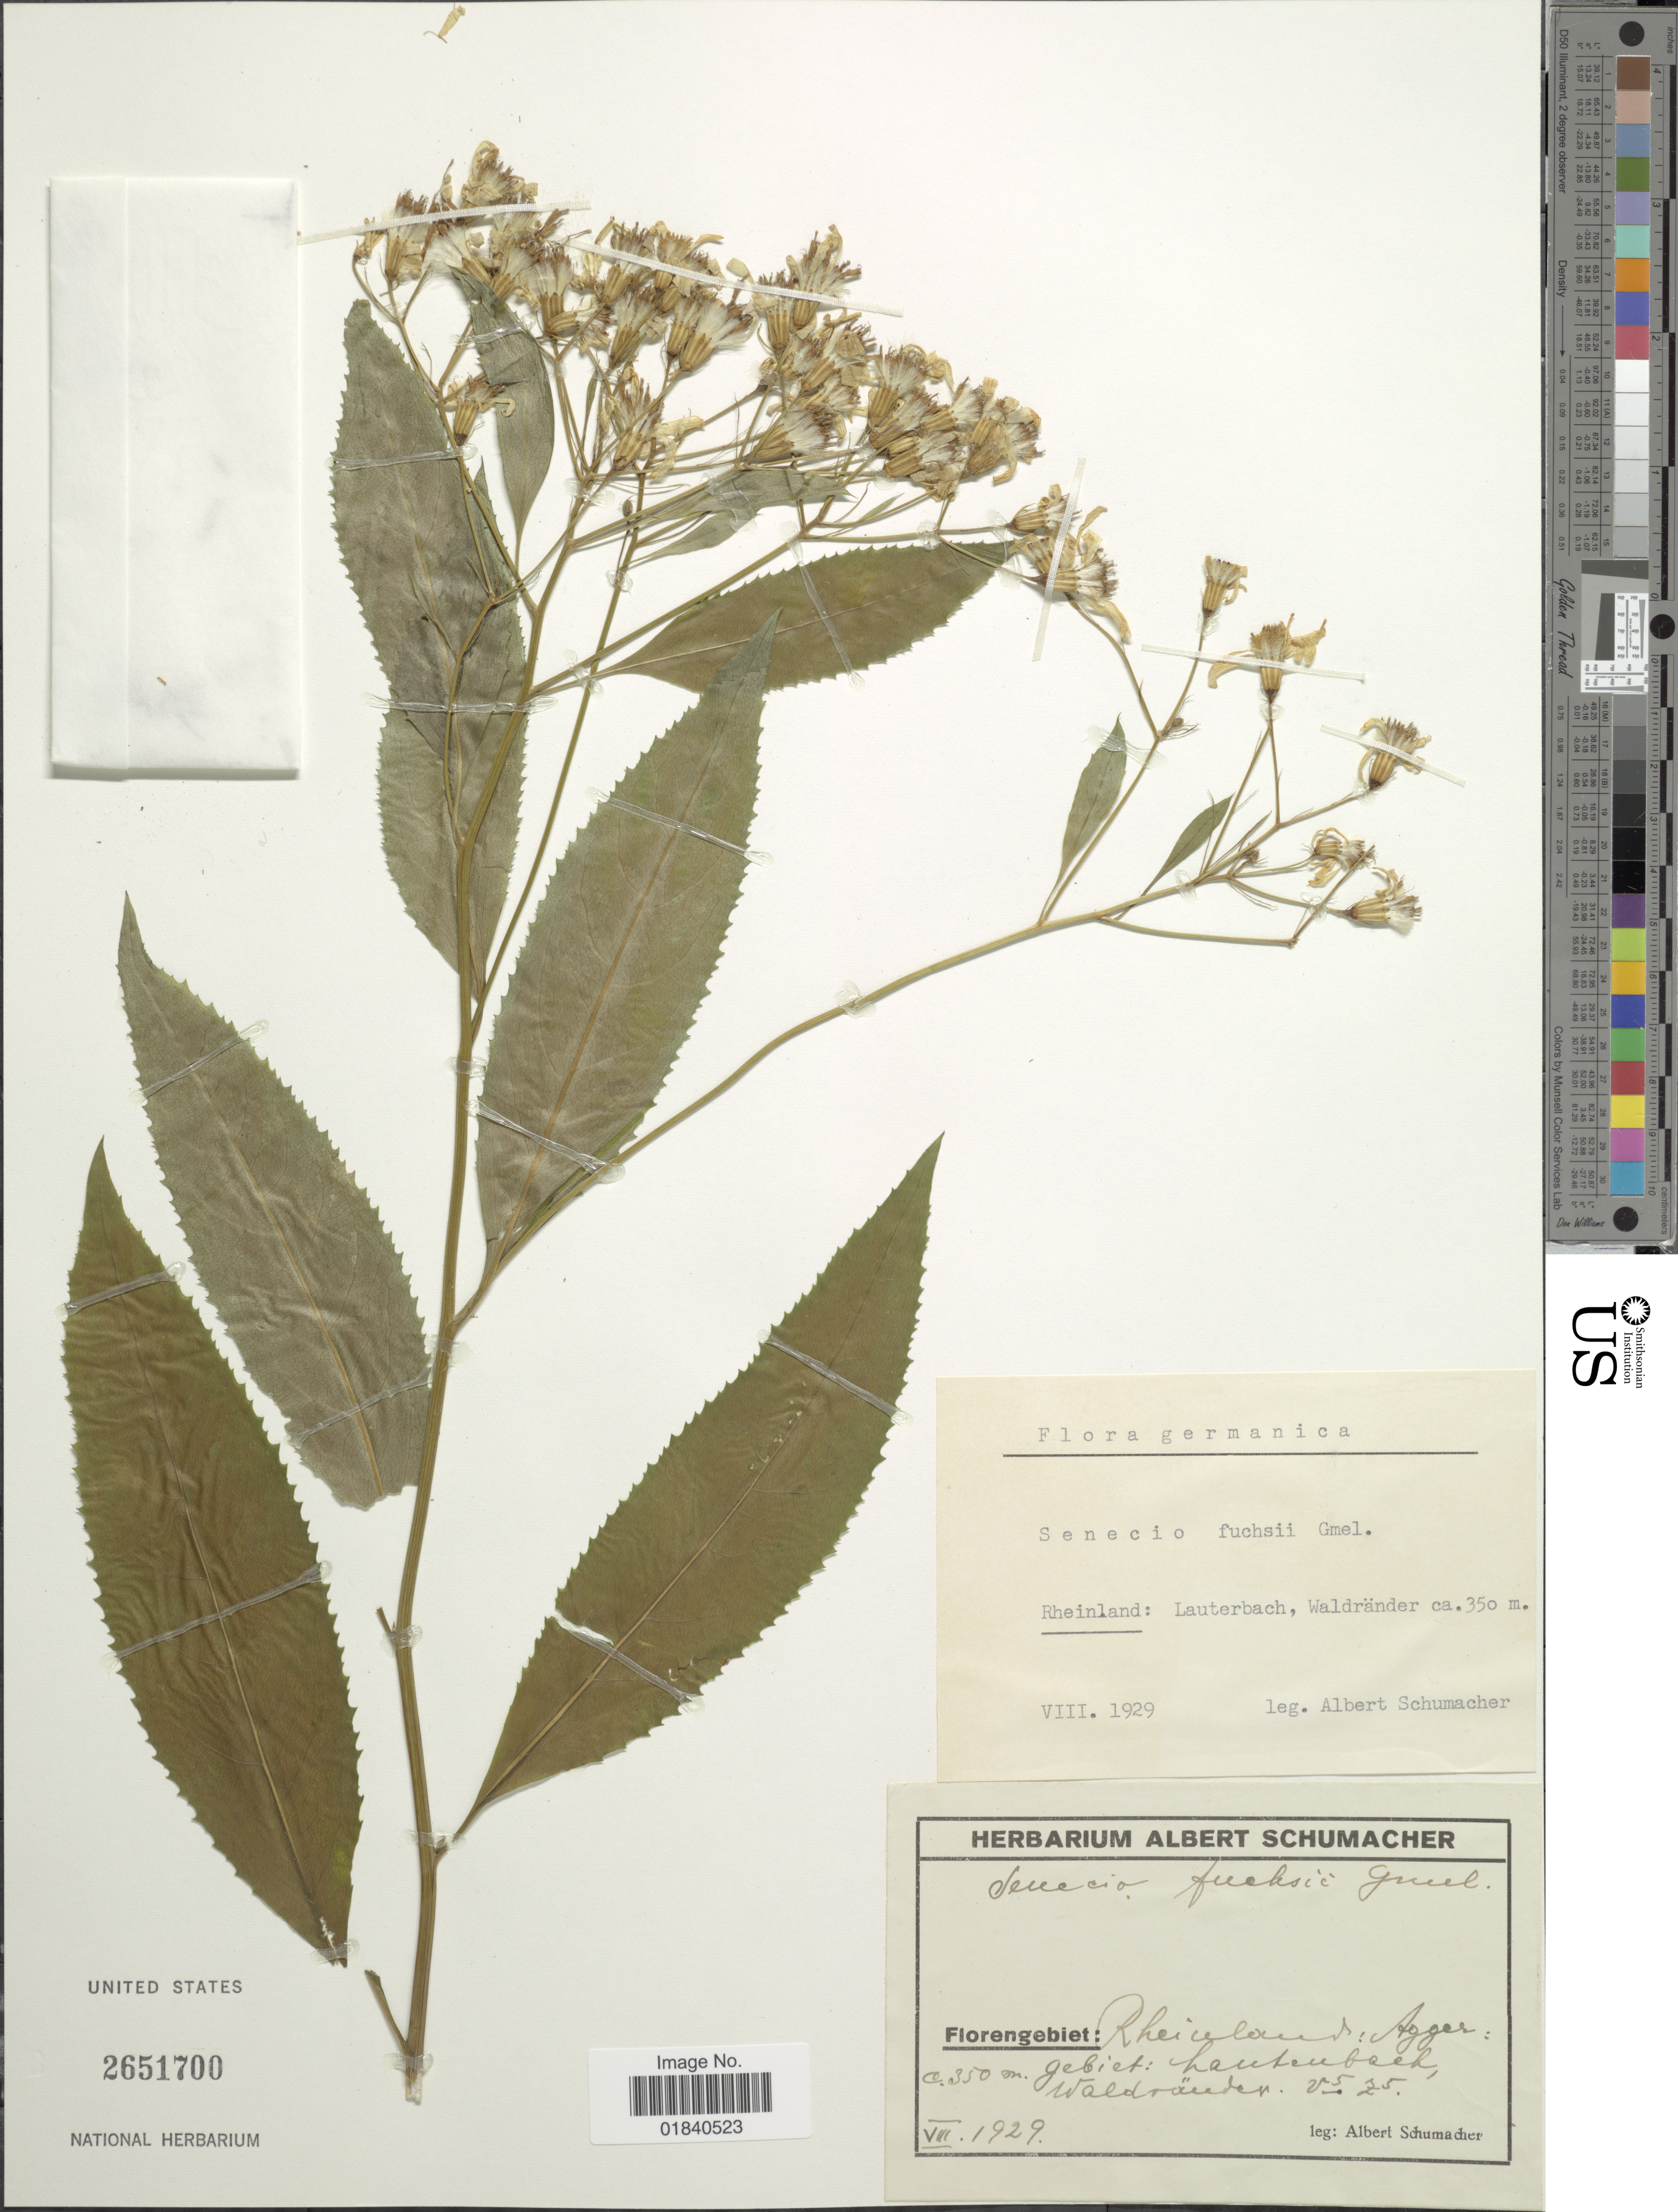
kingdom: Plantae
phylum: Tracheophyta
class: Magnoliopsida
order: Asterales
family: Asteraceae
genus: Senecio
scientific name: Senecio ovatus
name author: (G. Gaertn. et al.) Willd.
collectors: A. Schumacher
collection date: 1929-08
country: Germany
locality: Rheinland: Lauterbach, Waldränder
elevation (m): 350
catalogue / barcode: US 2651700